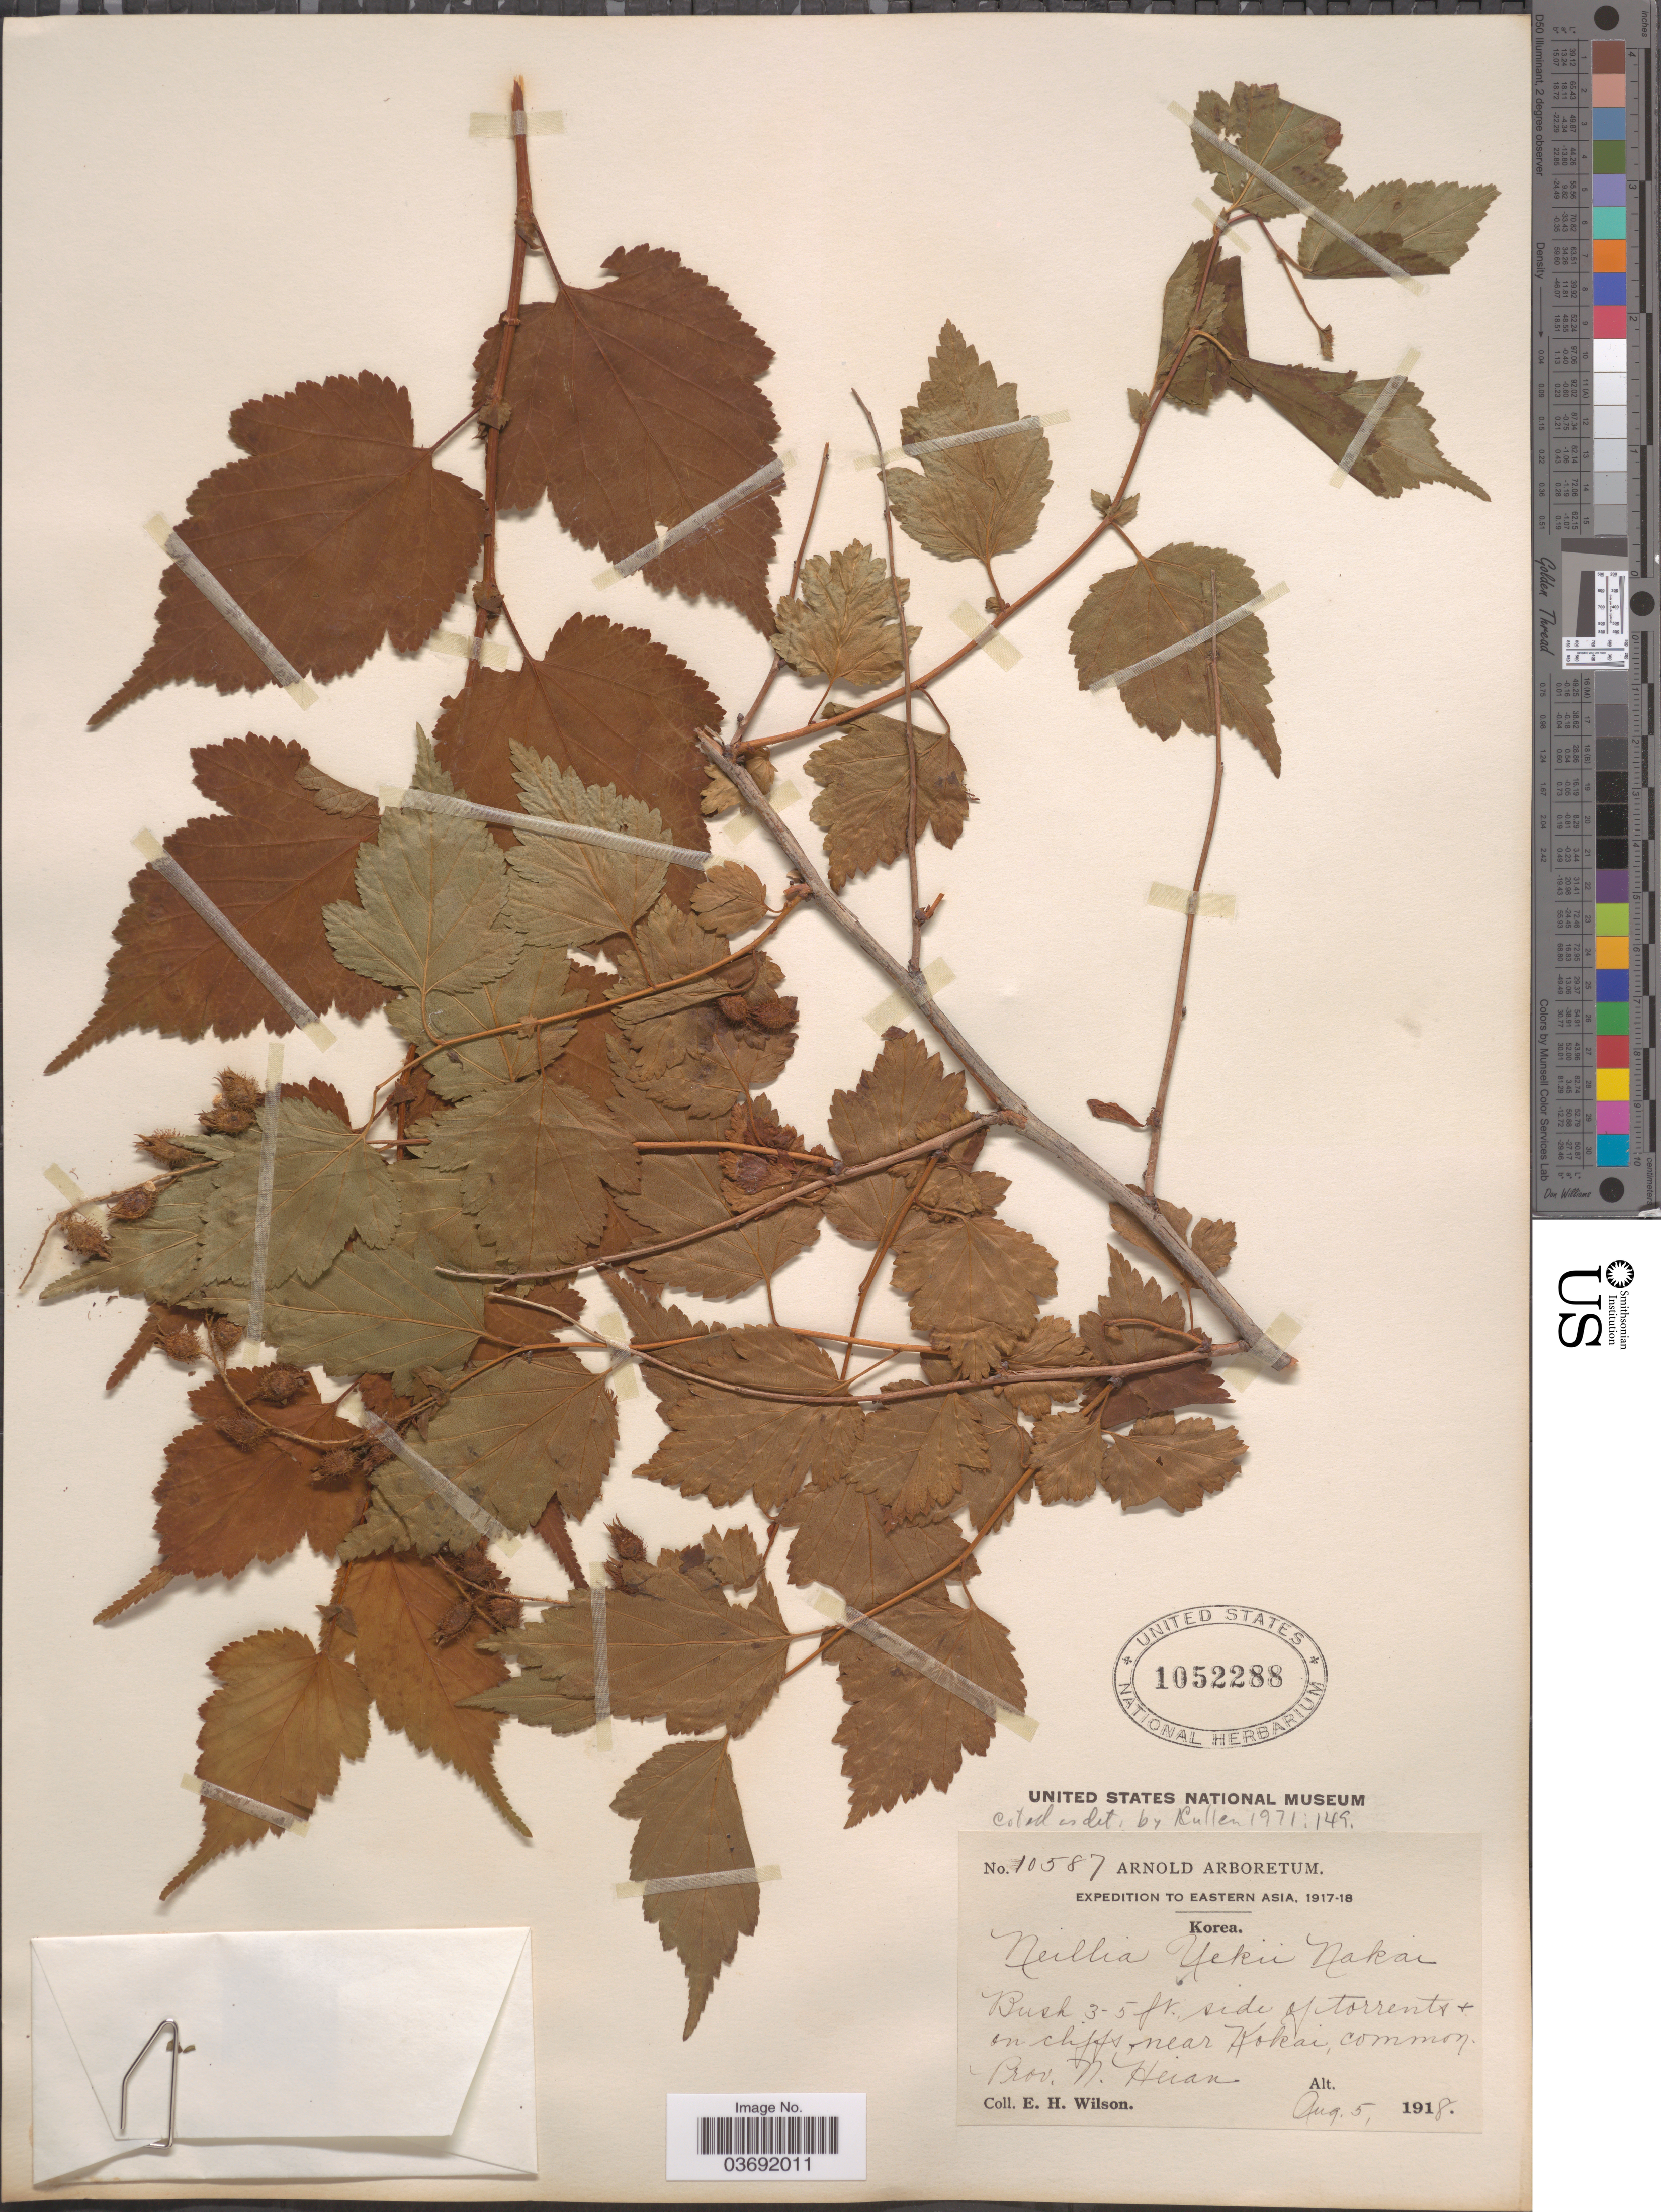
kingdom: Plantae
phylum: Tracheophyta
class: Magnoliopsida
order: Rosales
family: Rosaceae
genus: Neillia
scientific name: Neillia uekii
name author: Nakai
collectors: E. Wilson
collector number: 10587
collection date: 1918-08-05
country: North Korea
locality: Eastern Asia, Korea. Side of Torrents + on cliffs near Hokai, common. Prov. N. Heian.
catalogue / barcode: US 1052288